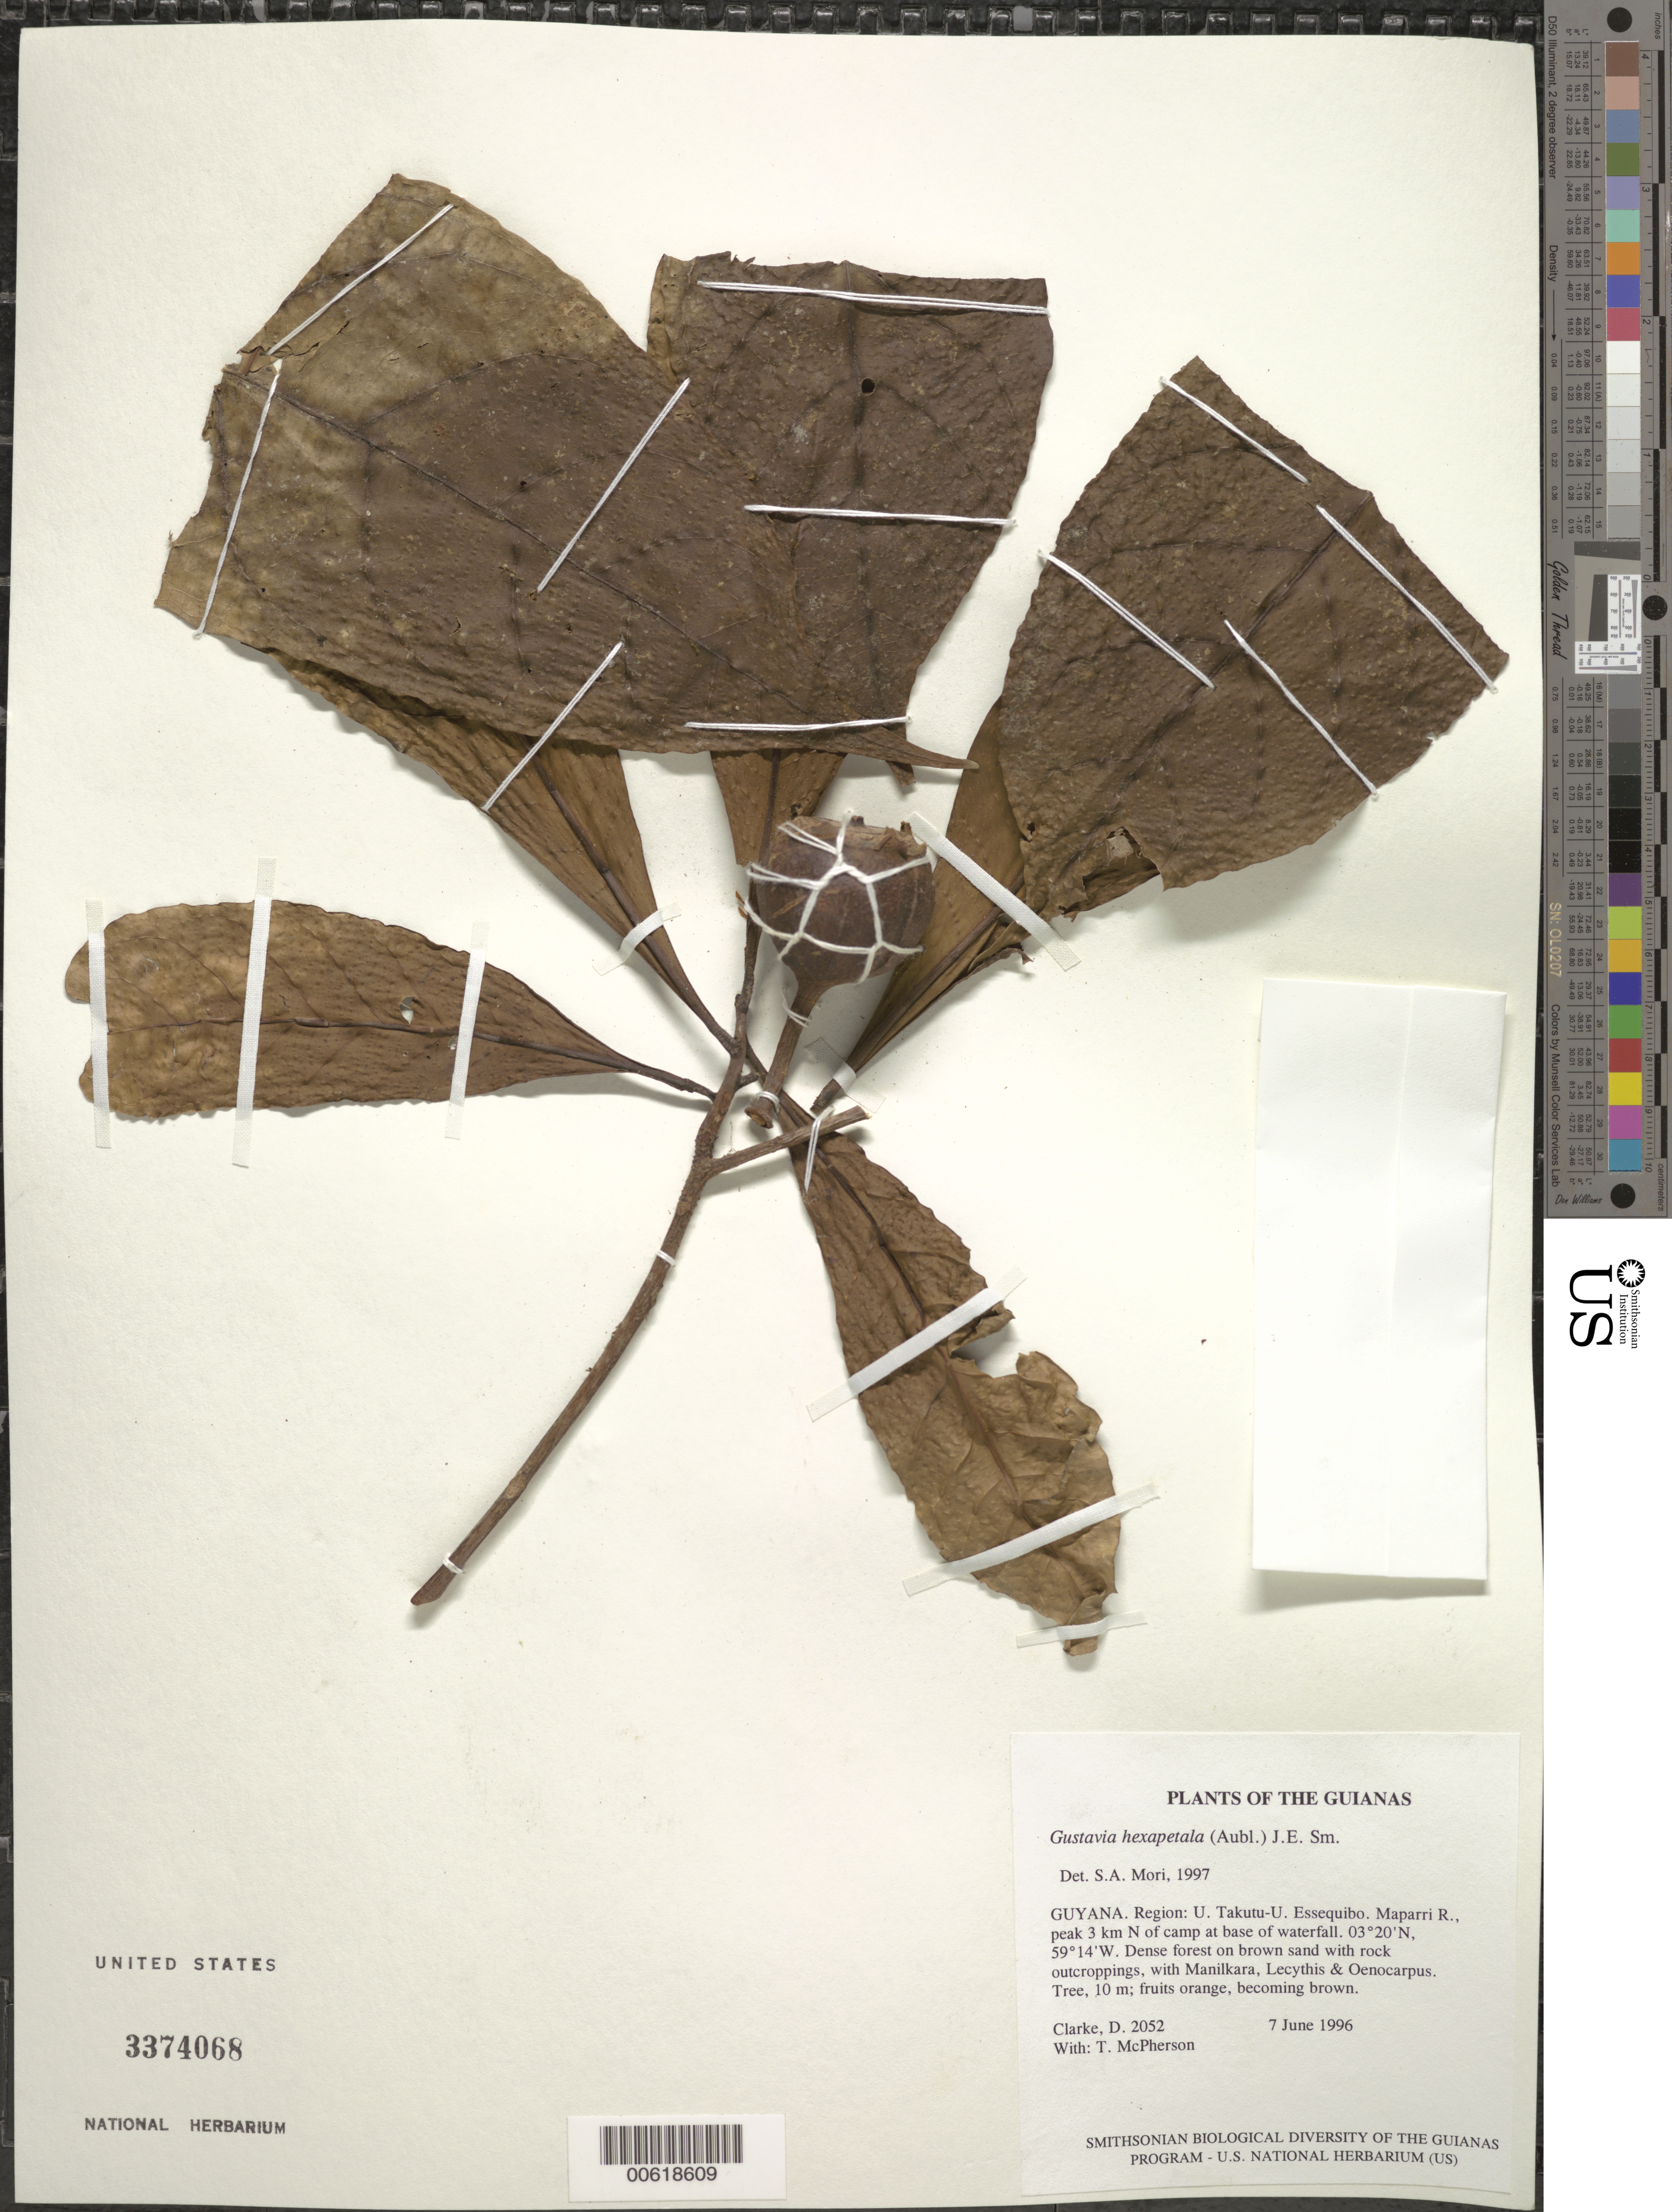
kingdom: Plantae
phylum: Tracheophyta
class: Magnoliopsida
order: Ericales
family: Lecythidaceae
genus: Gustavia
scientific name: Gustavia hexapetala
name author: (Aubl.) Sm.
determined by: Mori, Scott A.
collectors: H. D. Clarke & T. McPherson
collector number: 2052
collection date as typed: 7 June 1996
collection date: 1996-06-07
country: Guyana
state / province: U. Takutu-U. Essequibo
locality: Maparri R., peak 3 km N of camp at base of waterfall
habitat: Dense forest on brown sand with rock outcroppings, with Manilkara, Lecythis & Oenocarpus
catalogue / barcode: US 3374068